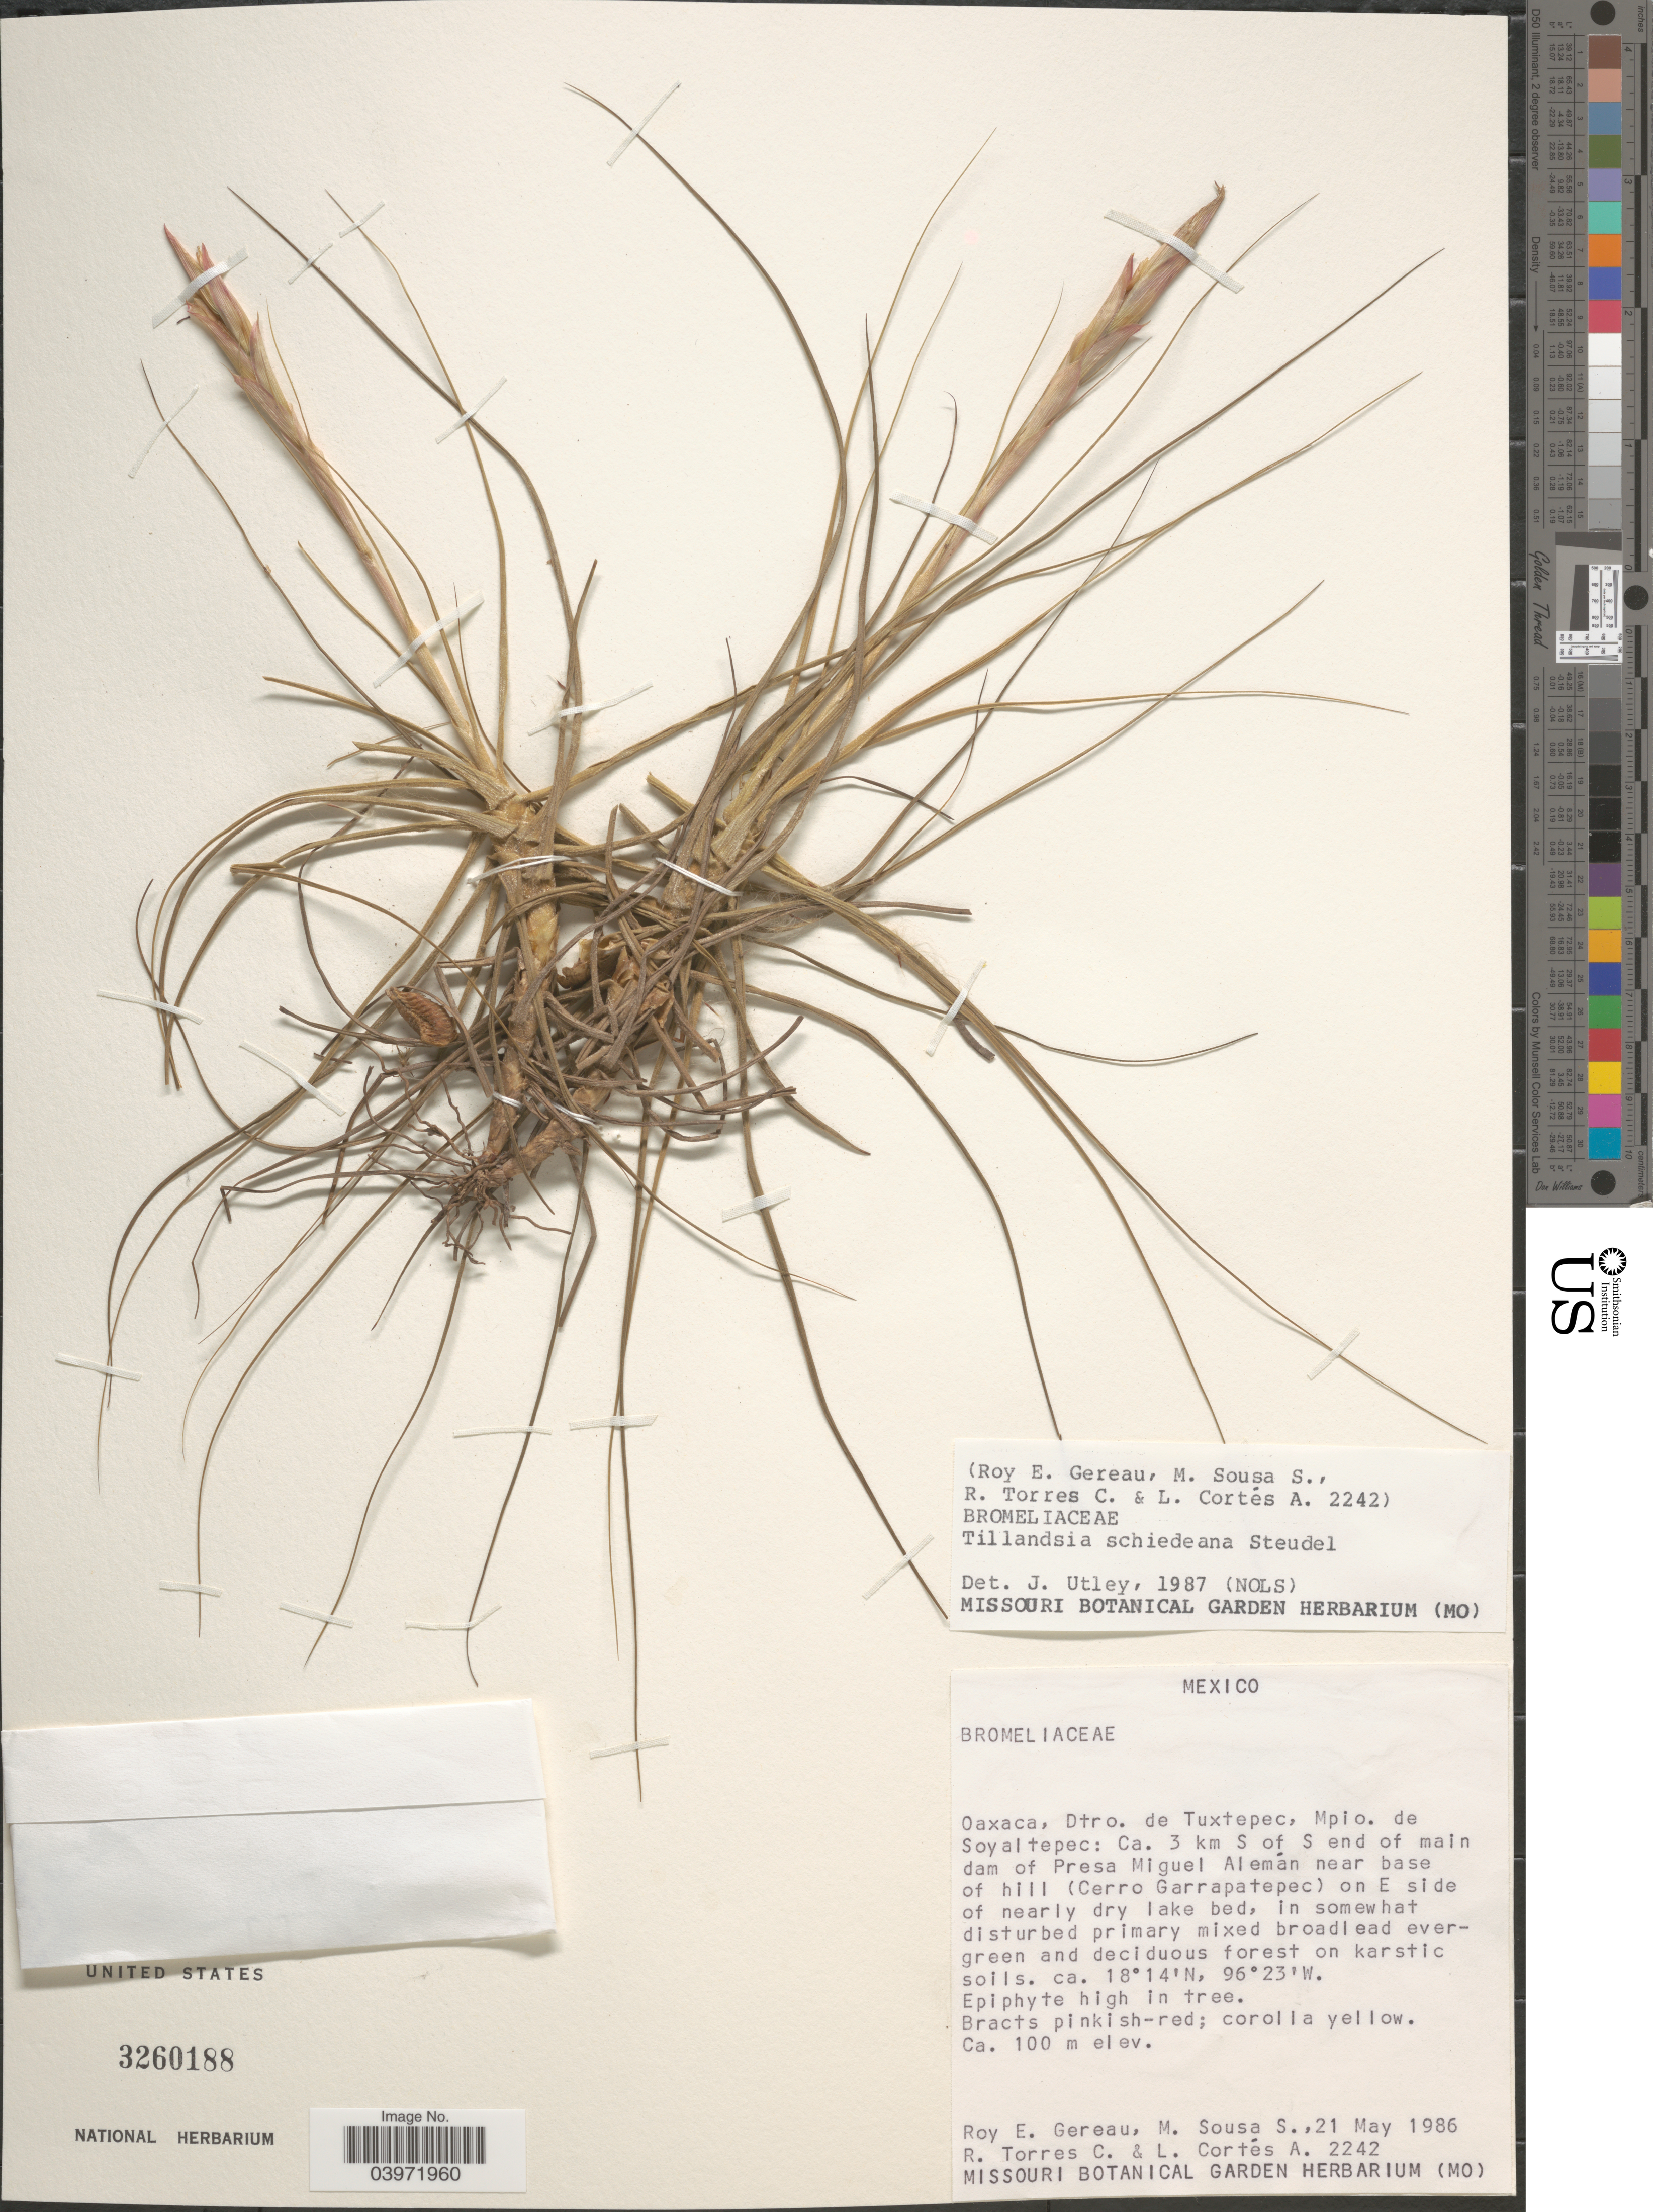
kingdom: Plantae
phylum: Tracheophyta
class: Liliopsida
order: Poales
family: Bromeliaceae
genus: Tillandsia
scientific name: Tillandsia schiedeana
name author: Steud.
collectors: R. E. Gereau, M. Sousa, R. Torres C. & L. Cortes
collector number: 2242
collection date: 1986-05-21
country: Mexico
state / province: Oaxaca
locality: Dtro. de Tuxtepec, Mpio. de Soyaltepec: Ca. 3 km S of S end of main dam of Presa Miguel Alemán near base of hill (Cerro Garrapatepec) on E side of nearly dry lake bed.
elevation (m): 100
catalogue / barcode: US 3260188